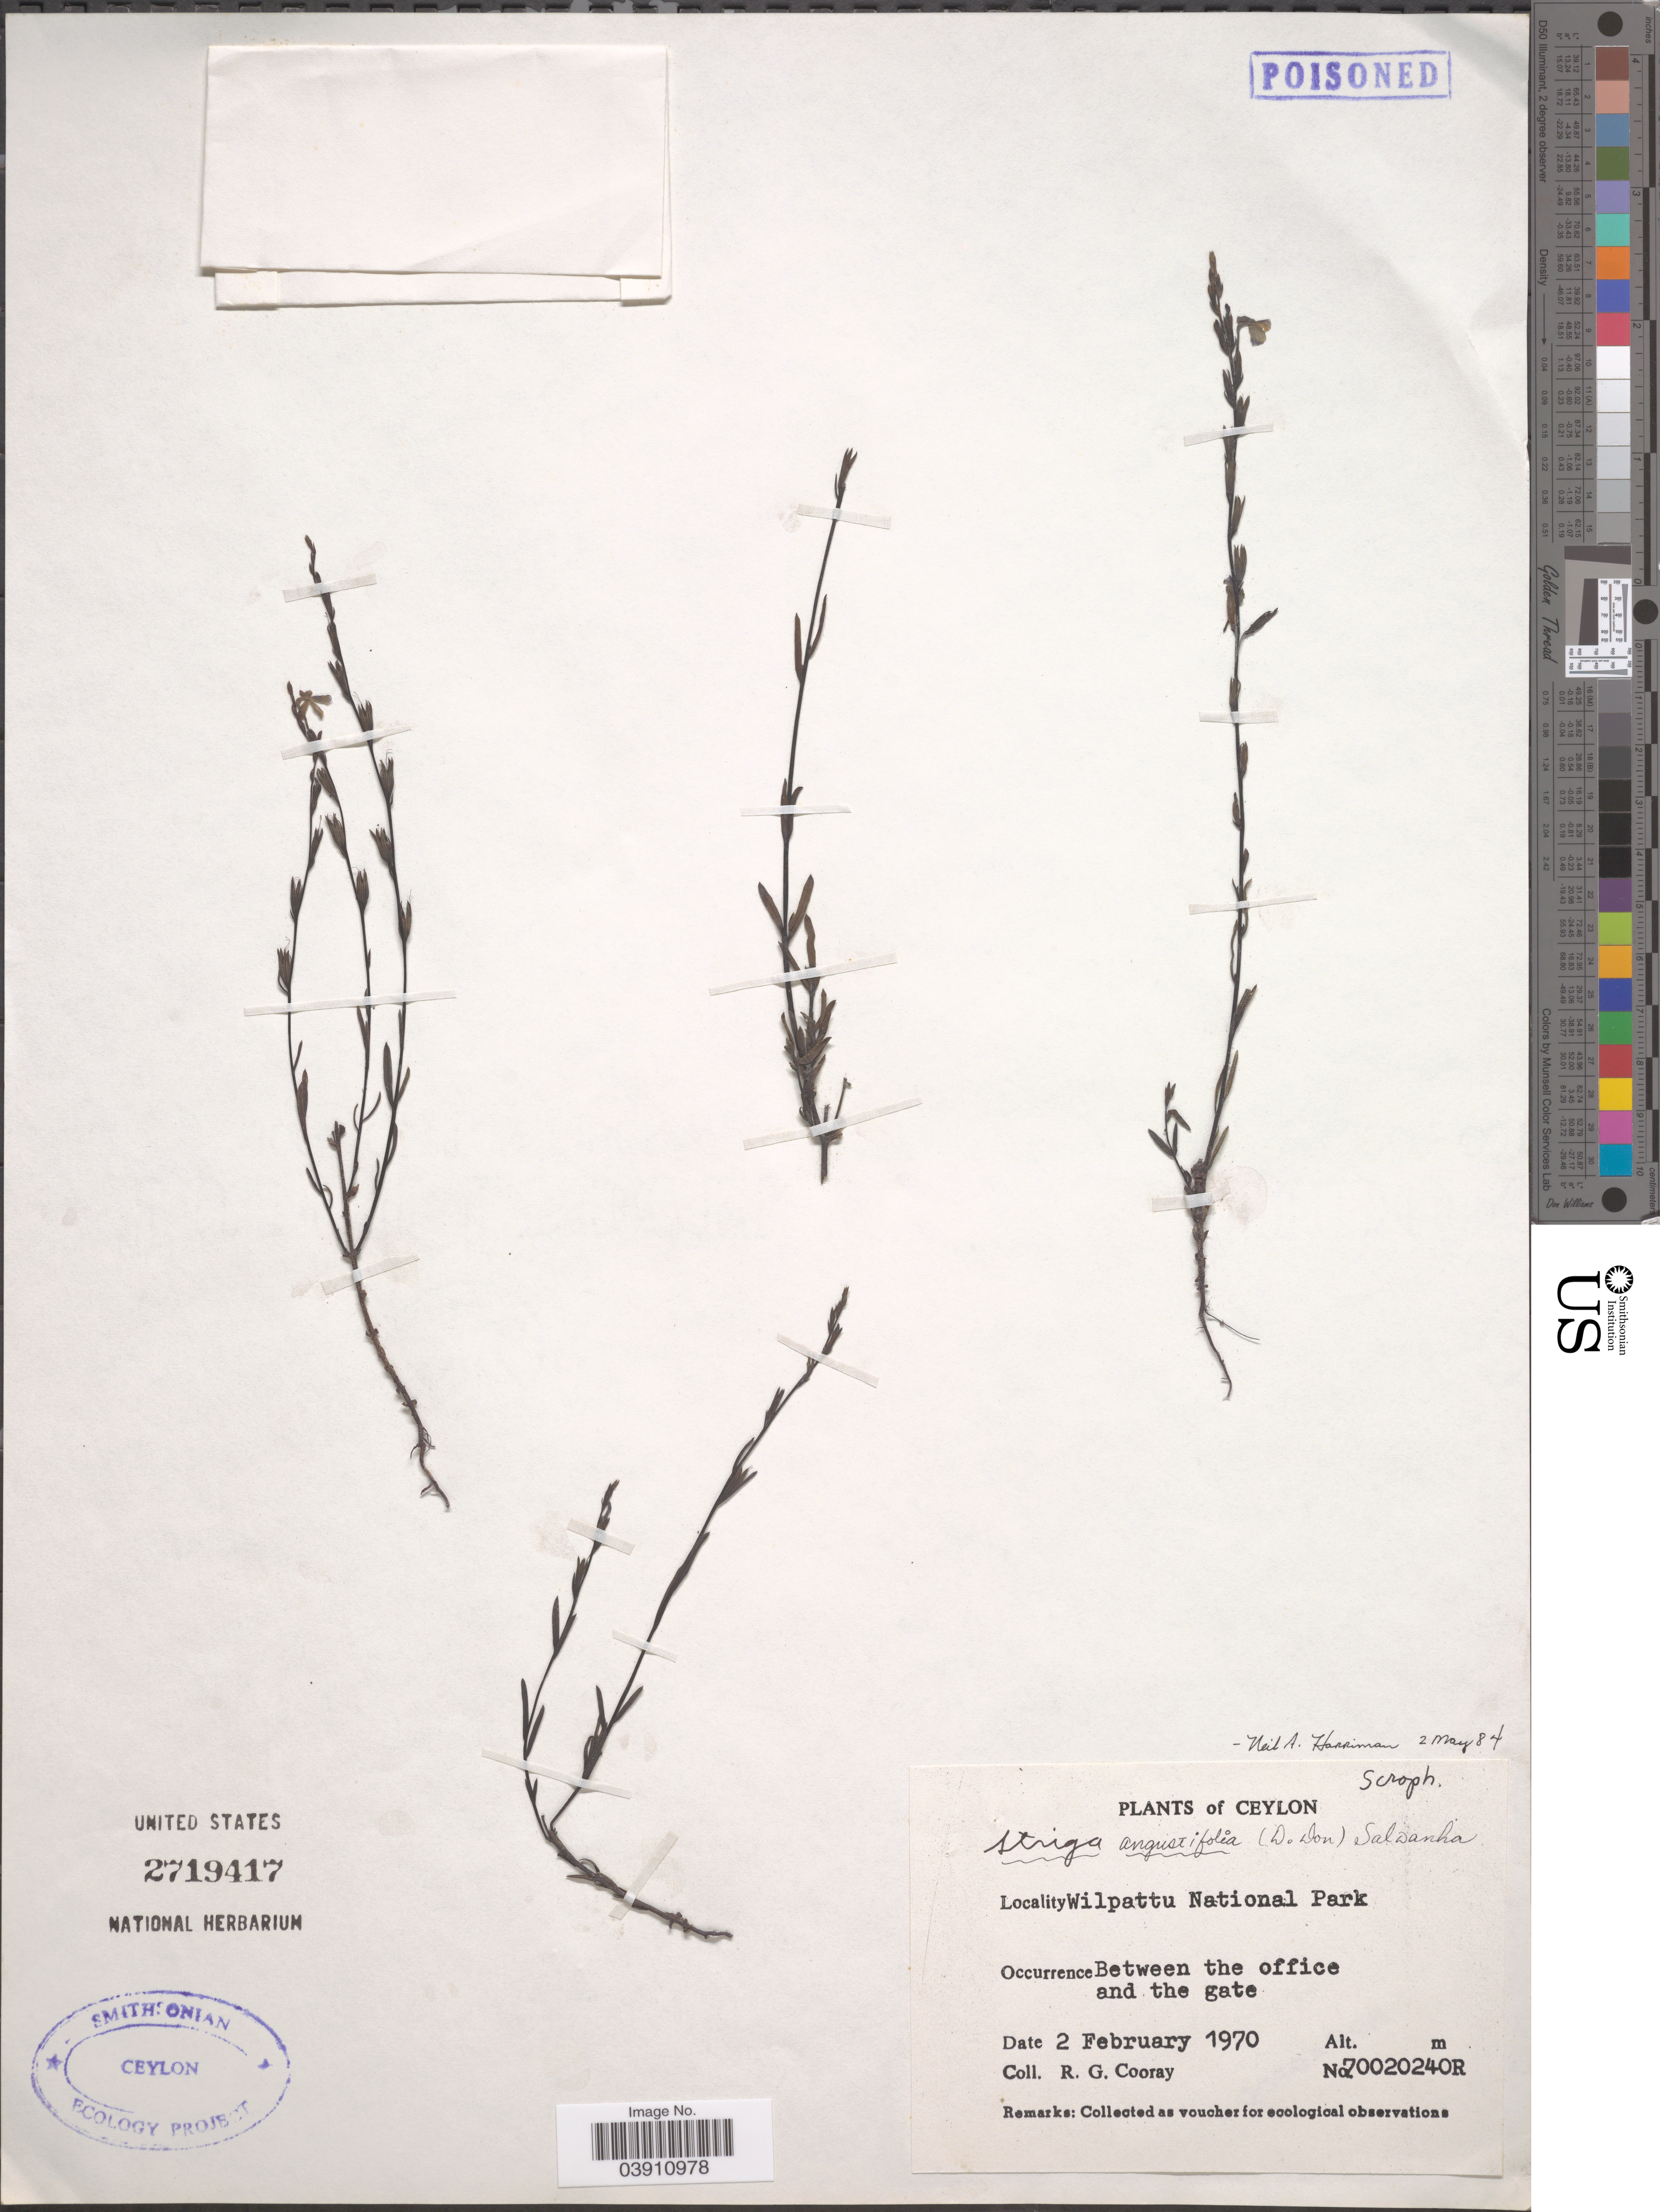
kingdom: Plantae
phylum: Tracheophyta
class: Magnoliopsida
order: Lamiales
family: Orobanchaceae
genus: Striga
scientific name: Striga angustifolia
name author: (D. Don) C.J. Saldanha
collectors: R. Cooray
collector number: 70020240R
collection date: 1970-02-02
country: Sri Lanka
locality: Ceylon. Wilpattu National Park. Between the office and the gate.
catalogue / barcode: US 2719417